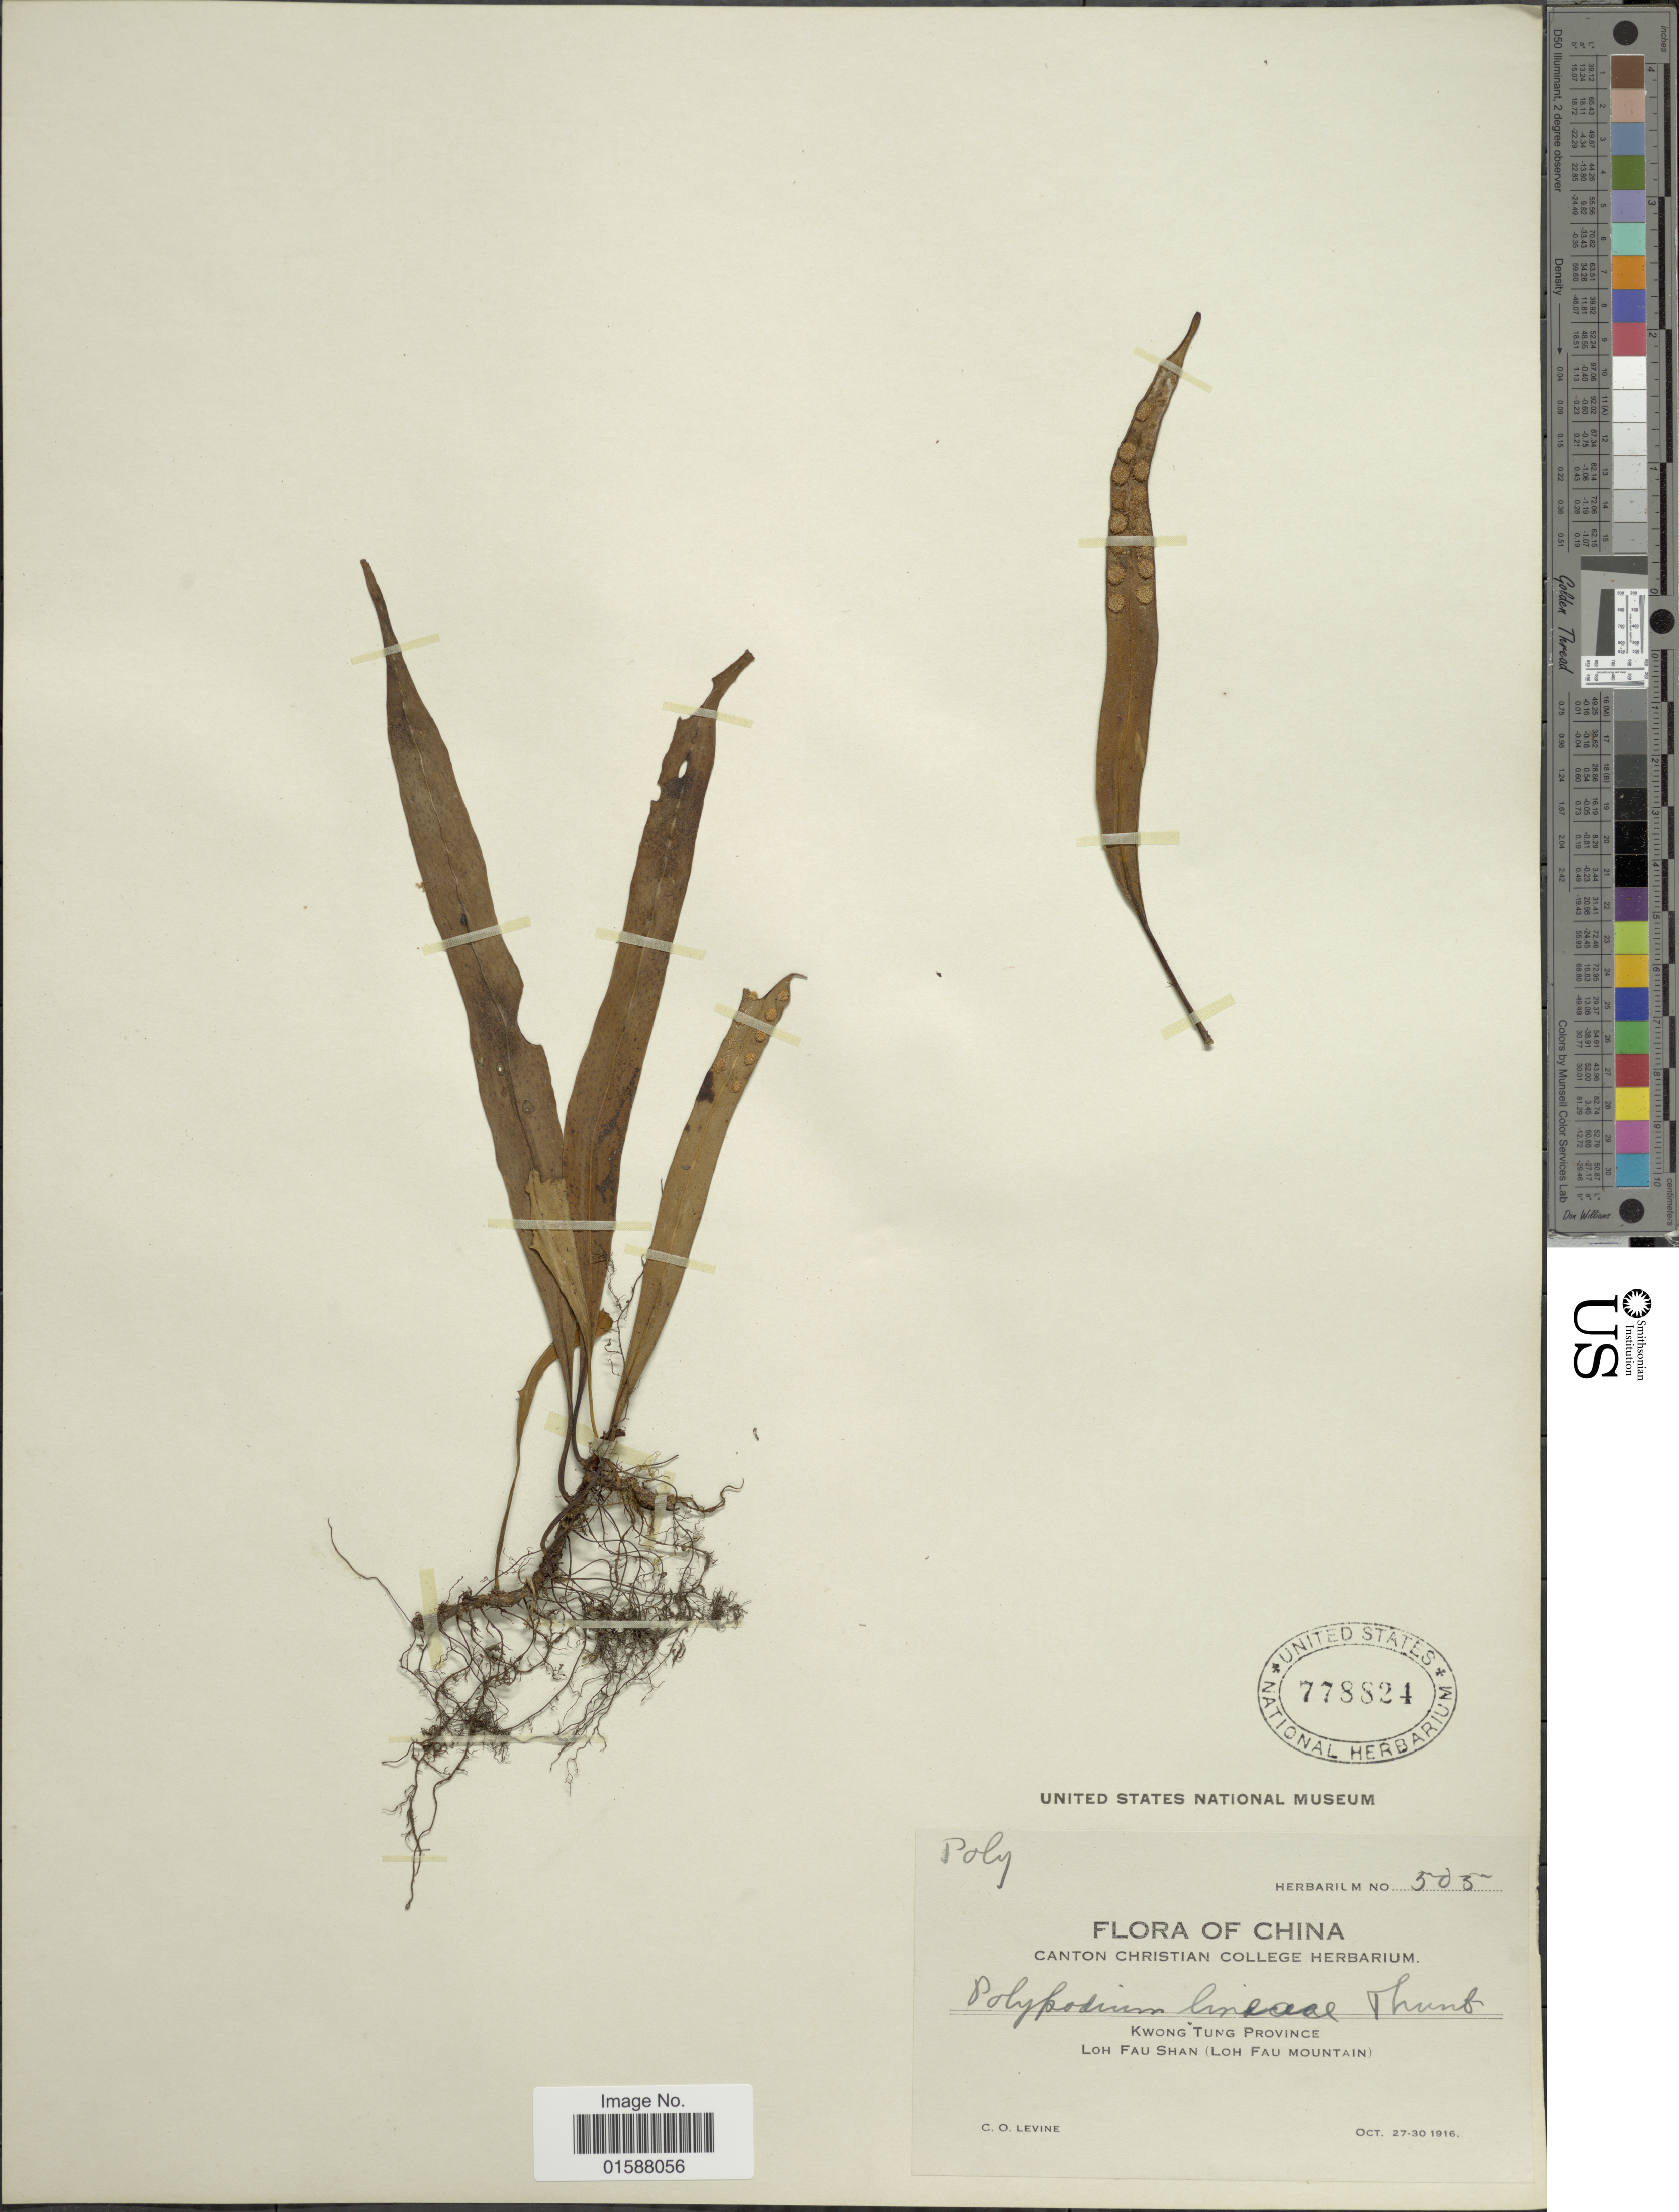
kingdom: Plantae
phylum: Tracheophyta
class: Polypodiopsida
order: Polypodiales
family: Polypodiaceae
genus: Lepisorus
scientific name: Lepisorus thunbergianus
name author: (Kaulf.) Ching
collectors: C. O. Levine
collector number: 505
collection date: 1916-10-27/1916-10-30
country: China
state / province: Guangdong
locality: Kwong Tung Province. Loh Fau Shan (Loh Fau Mountain)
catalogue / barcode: US 778824